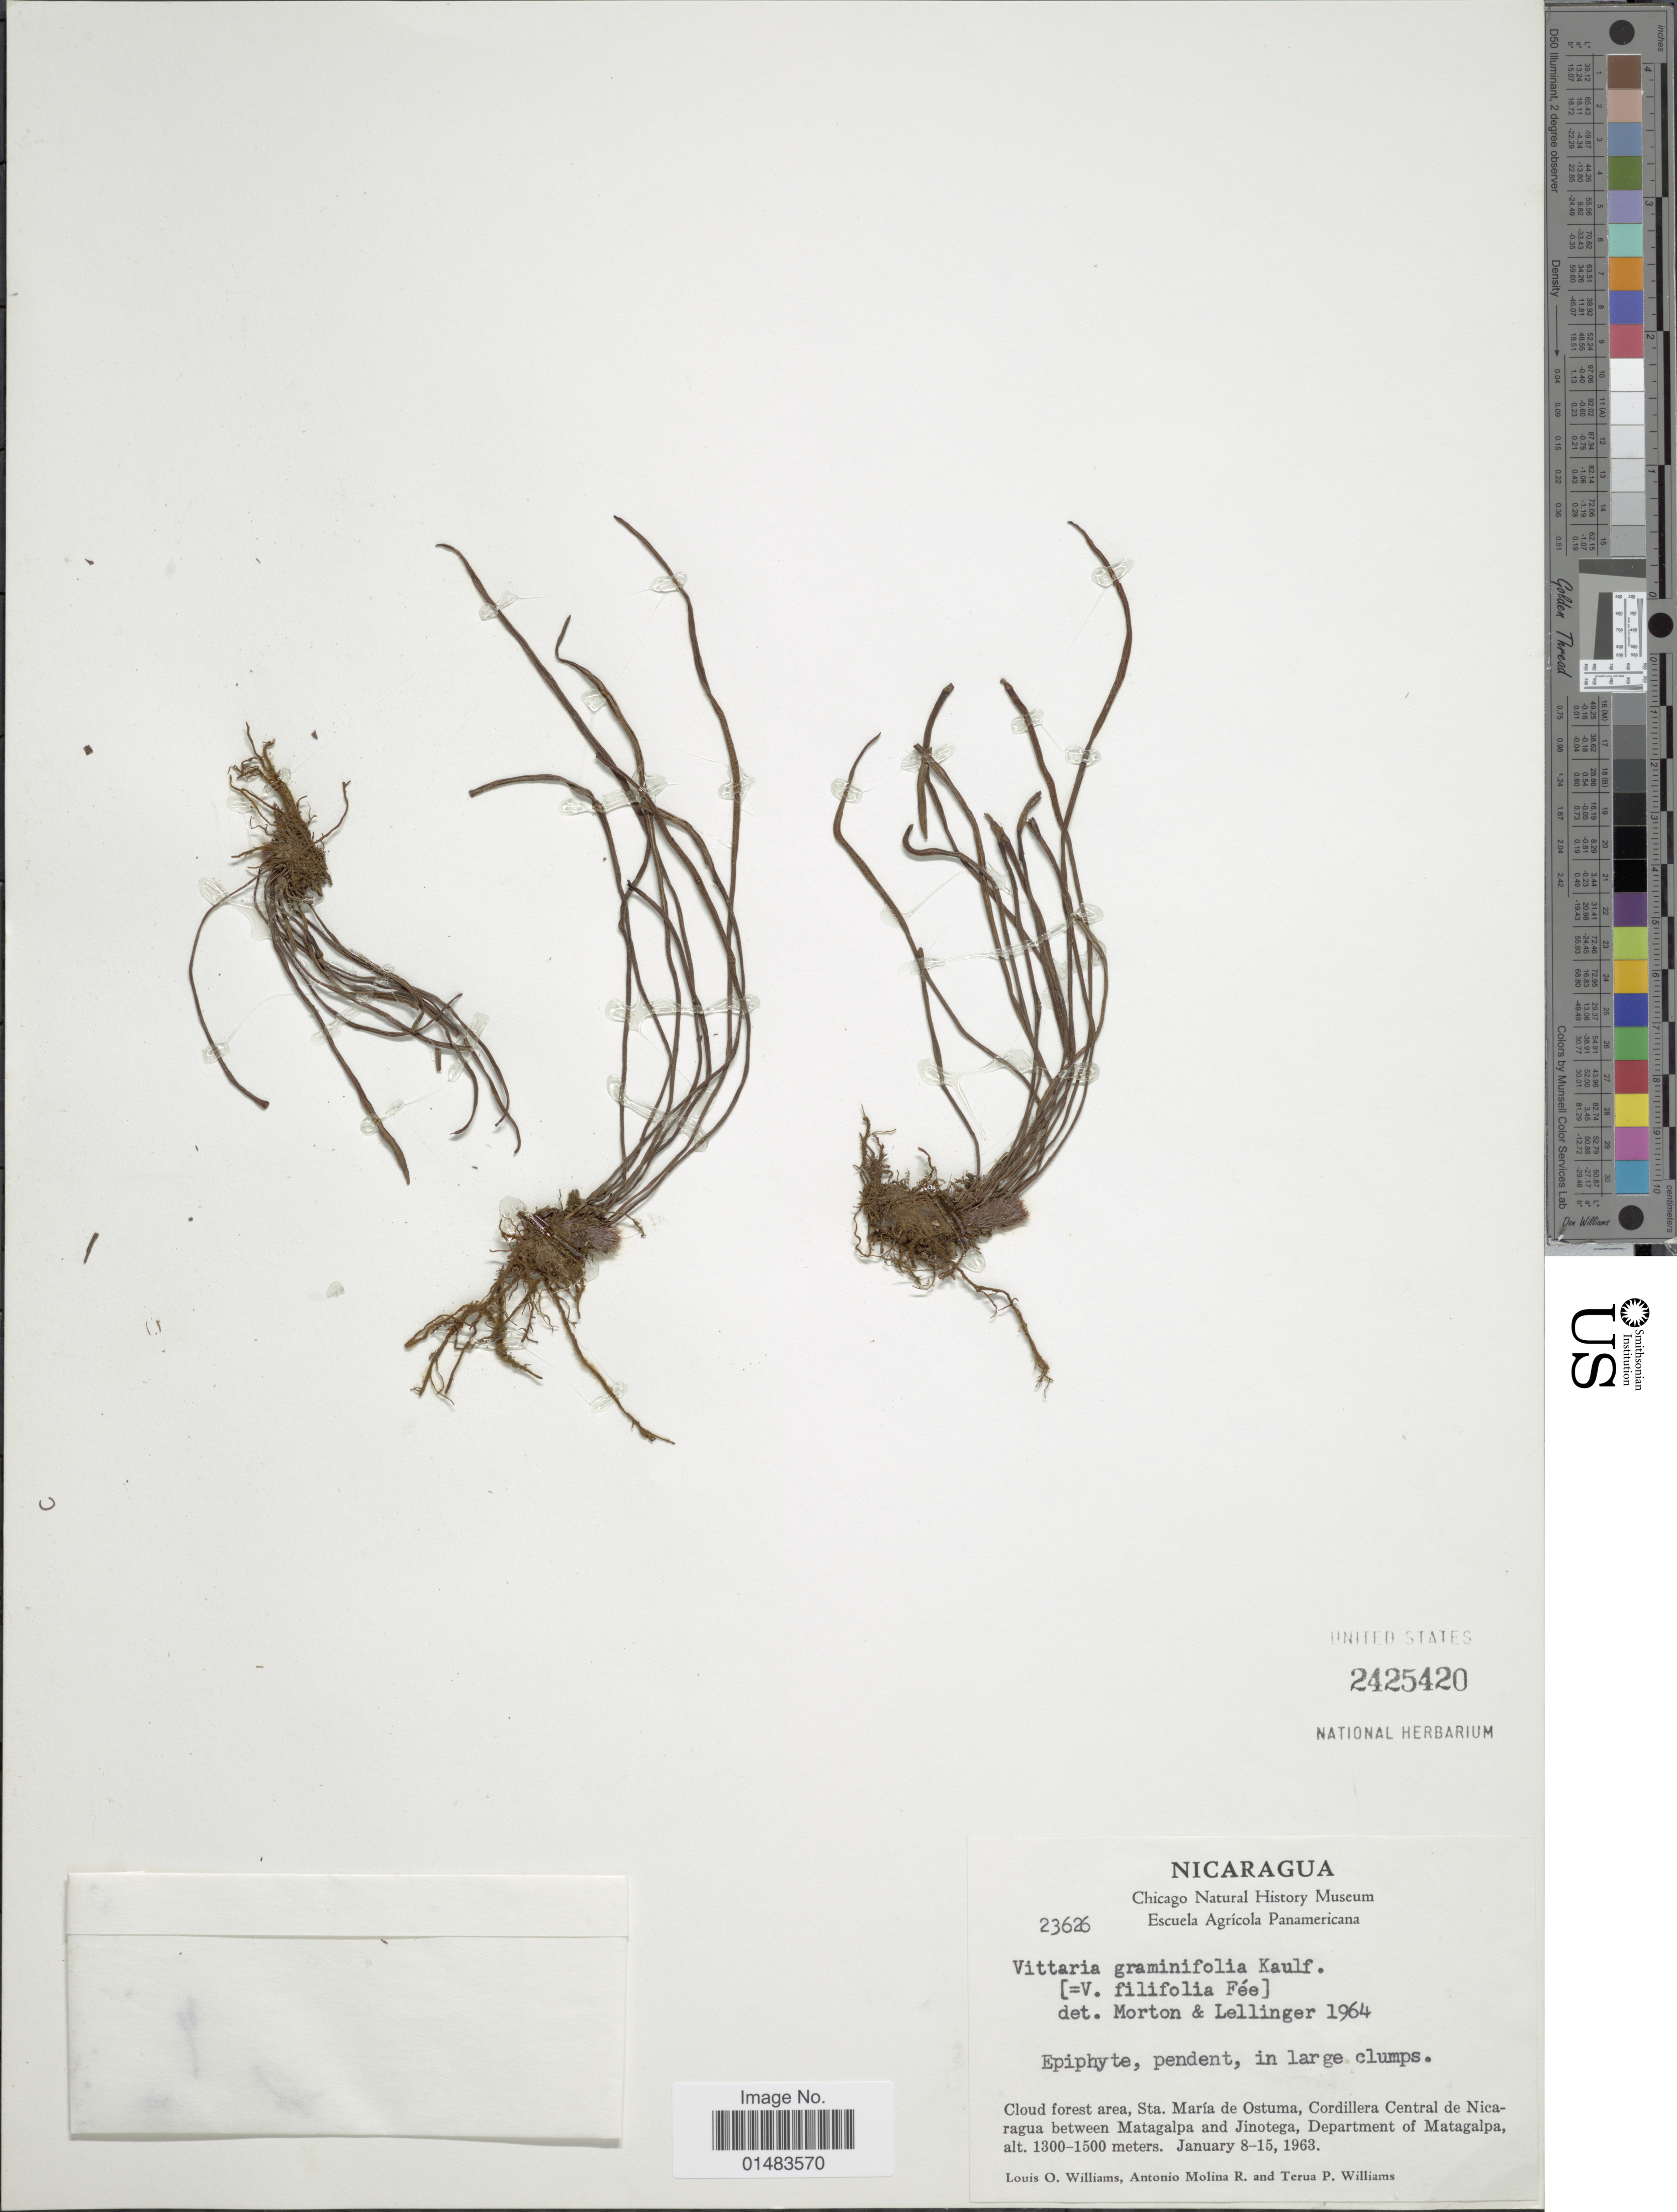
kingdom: Plantae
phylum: Tracheophyta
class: Polypodiopsida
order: Polypodiales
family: Pteridaceae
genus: Vittaria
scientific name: Vittaria graminifolia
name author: Kaulf.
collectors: L. O. Williams, A. Molina R. & T. P. Williams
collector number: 23626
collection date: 1963-01-08/1963-01-15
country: Nicaragua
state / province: Matagalpa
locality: Epiphyte, pendent, in large clumps, Cloud forest area, Sta. Maria de Ostuma, Cordillera Central de Nicaragua between Matagalpa and Jinotega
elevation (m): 1300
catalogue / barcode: US 2425420